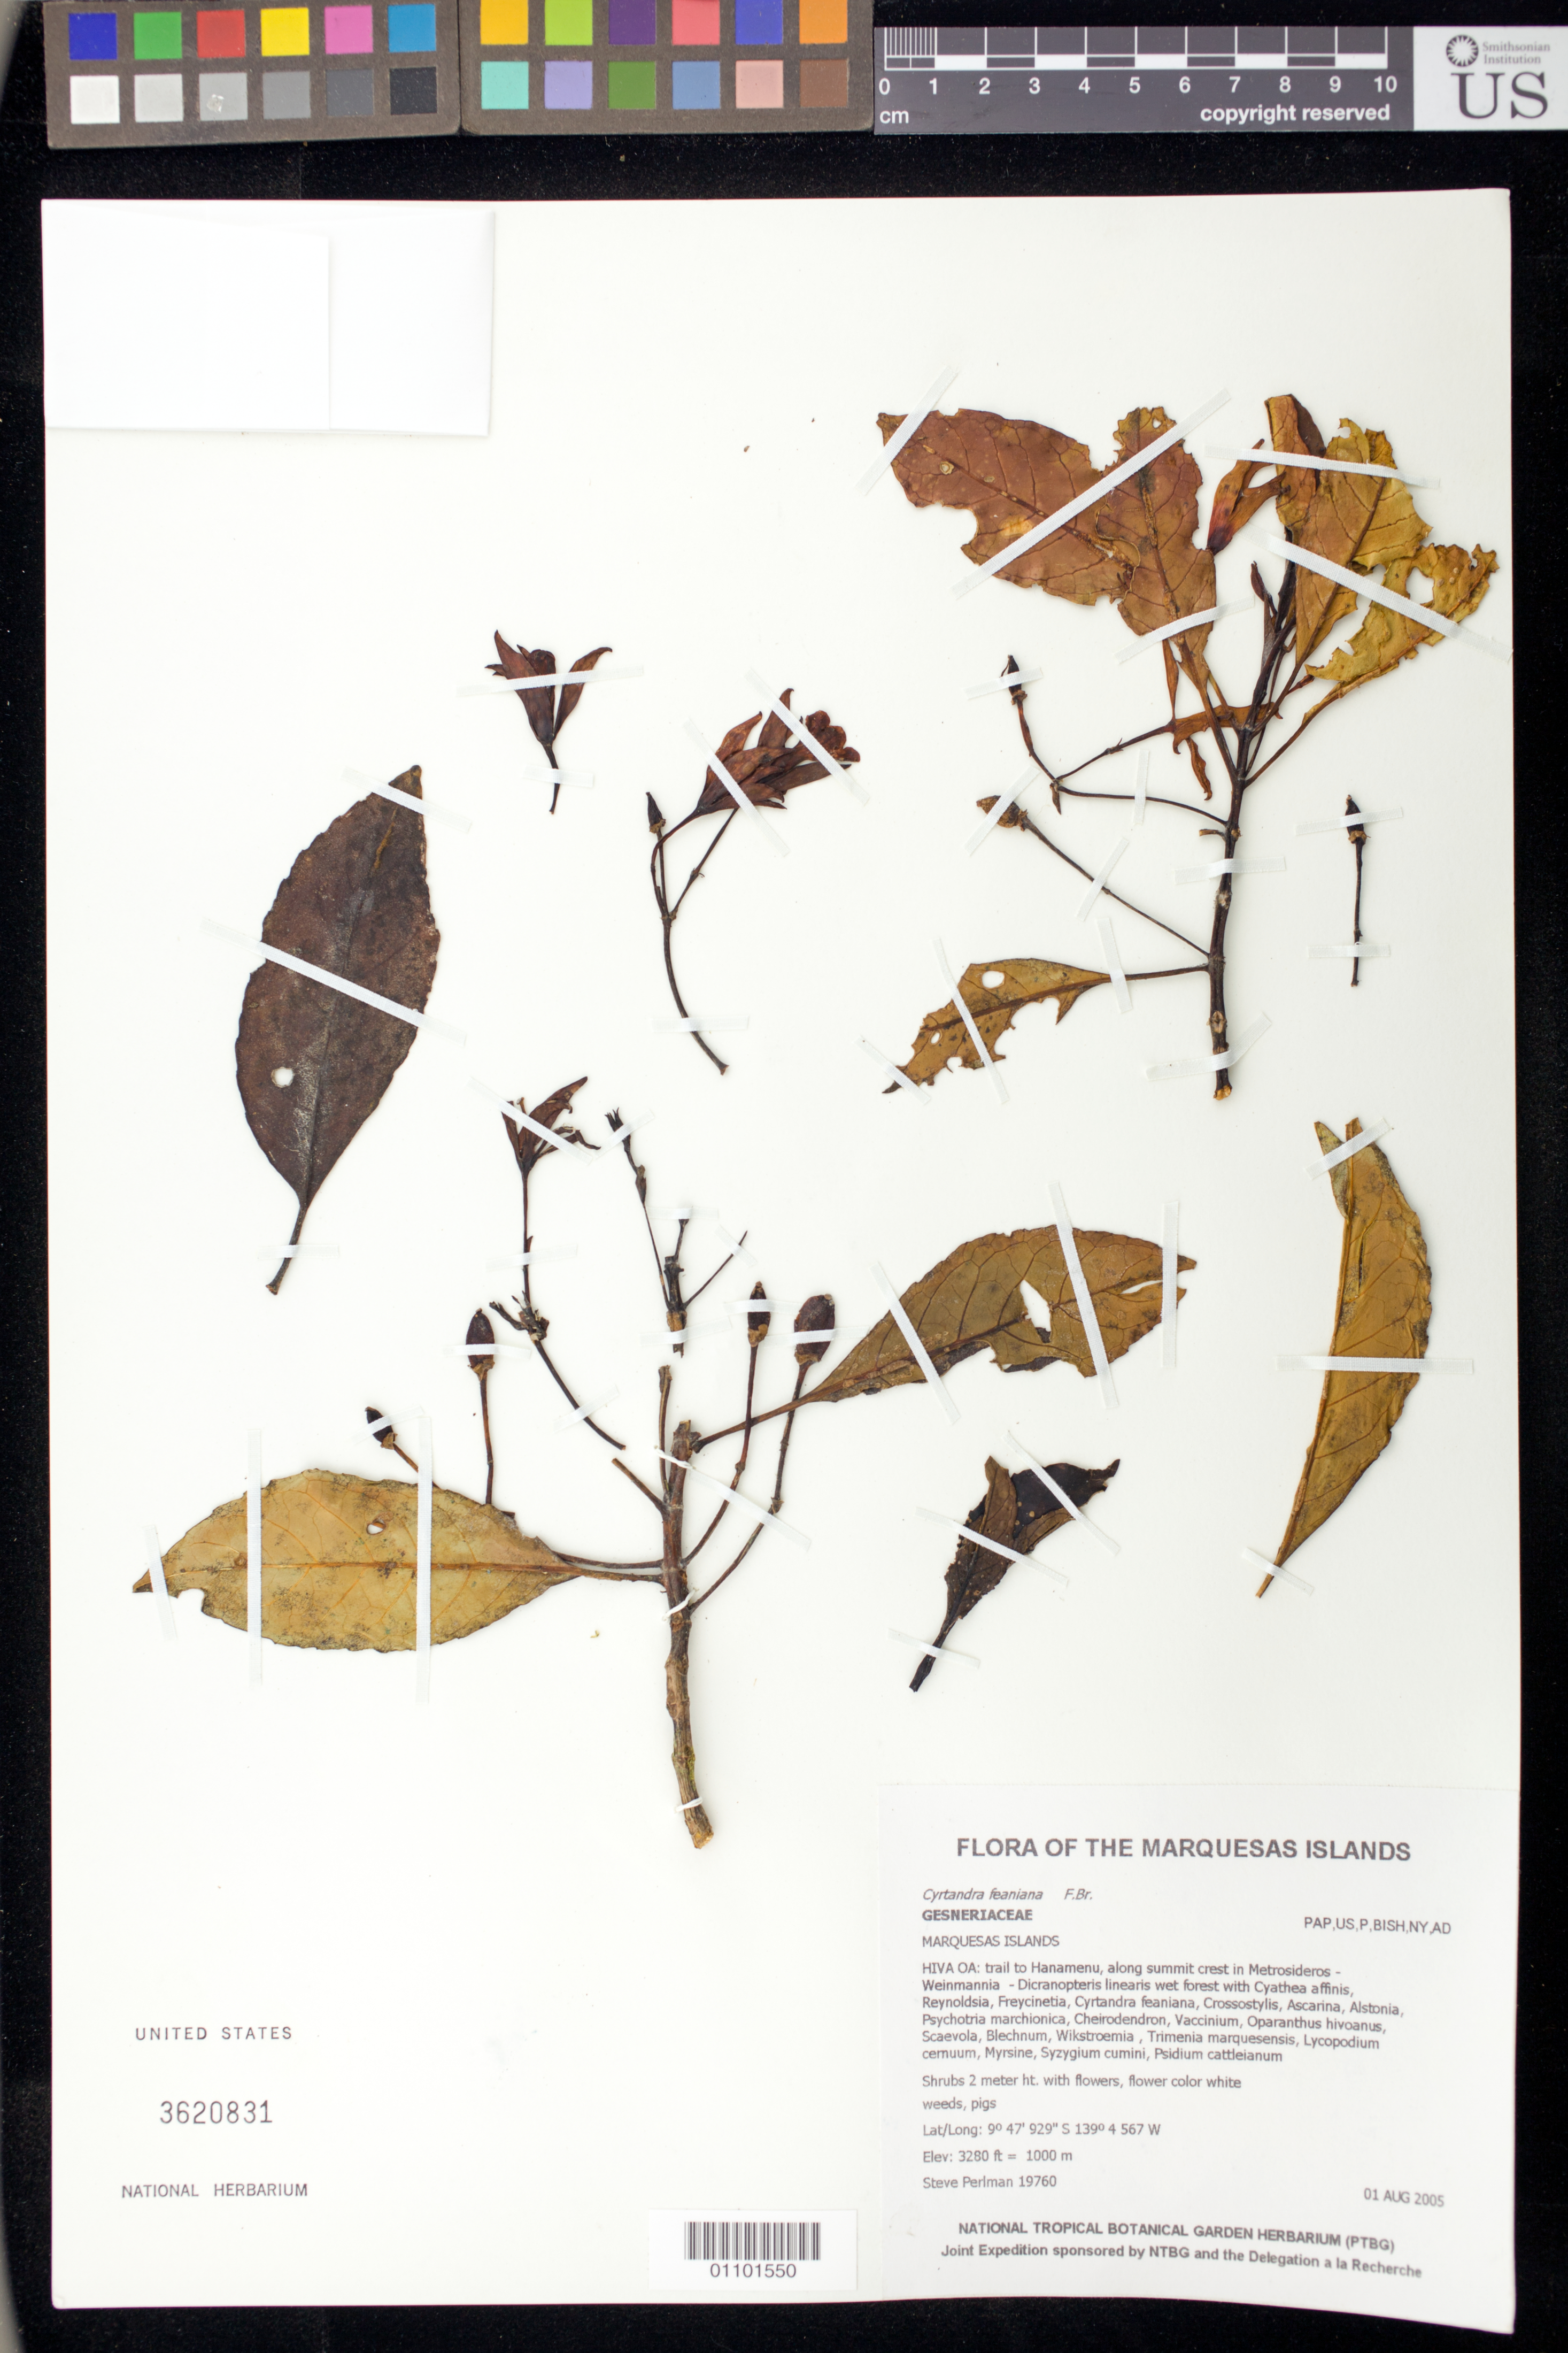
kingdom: Plantae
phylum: Tracheophyta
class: Magnoliopsida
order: Lamiales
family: Gesneriaceae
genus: Cyrtandra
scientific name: Cyrtandra feaniana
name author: F. Br.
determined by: Wagner, W. L., (BOT), Smithsonian Institution - National Museum of Natural History (UNITED STATES)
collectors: S. P. Perlman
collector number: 19760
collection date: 2005-08-01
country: French Polynesia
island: Hiva Oa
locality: Trail to Hanamenu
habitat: Along summit crest in Metrosideros - Weinmannia - Dicranopteris linearis wet forest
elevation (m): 1000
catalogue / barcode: US 3620831